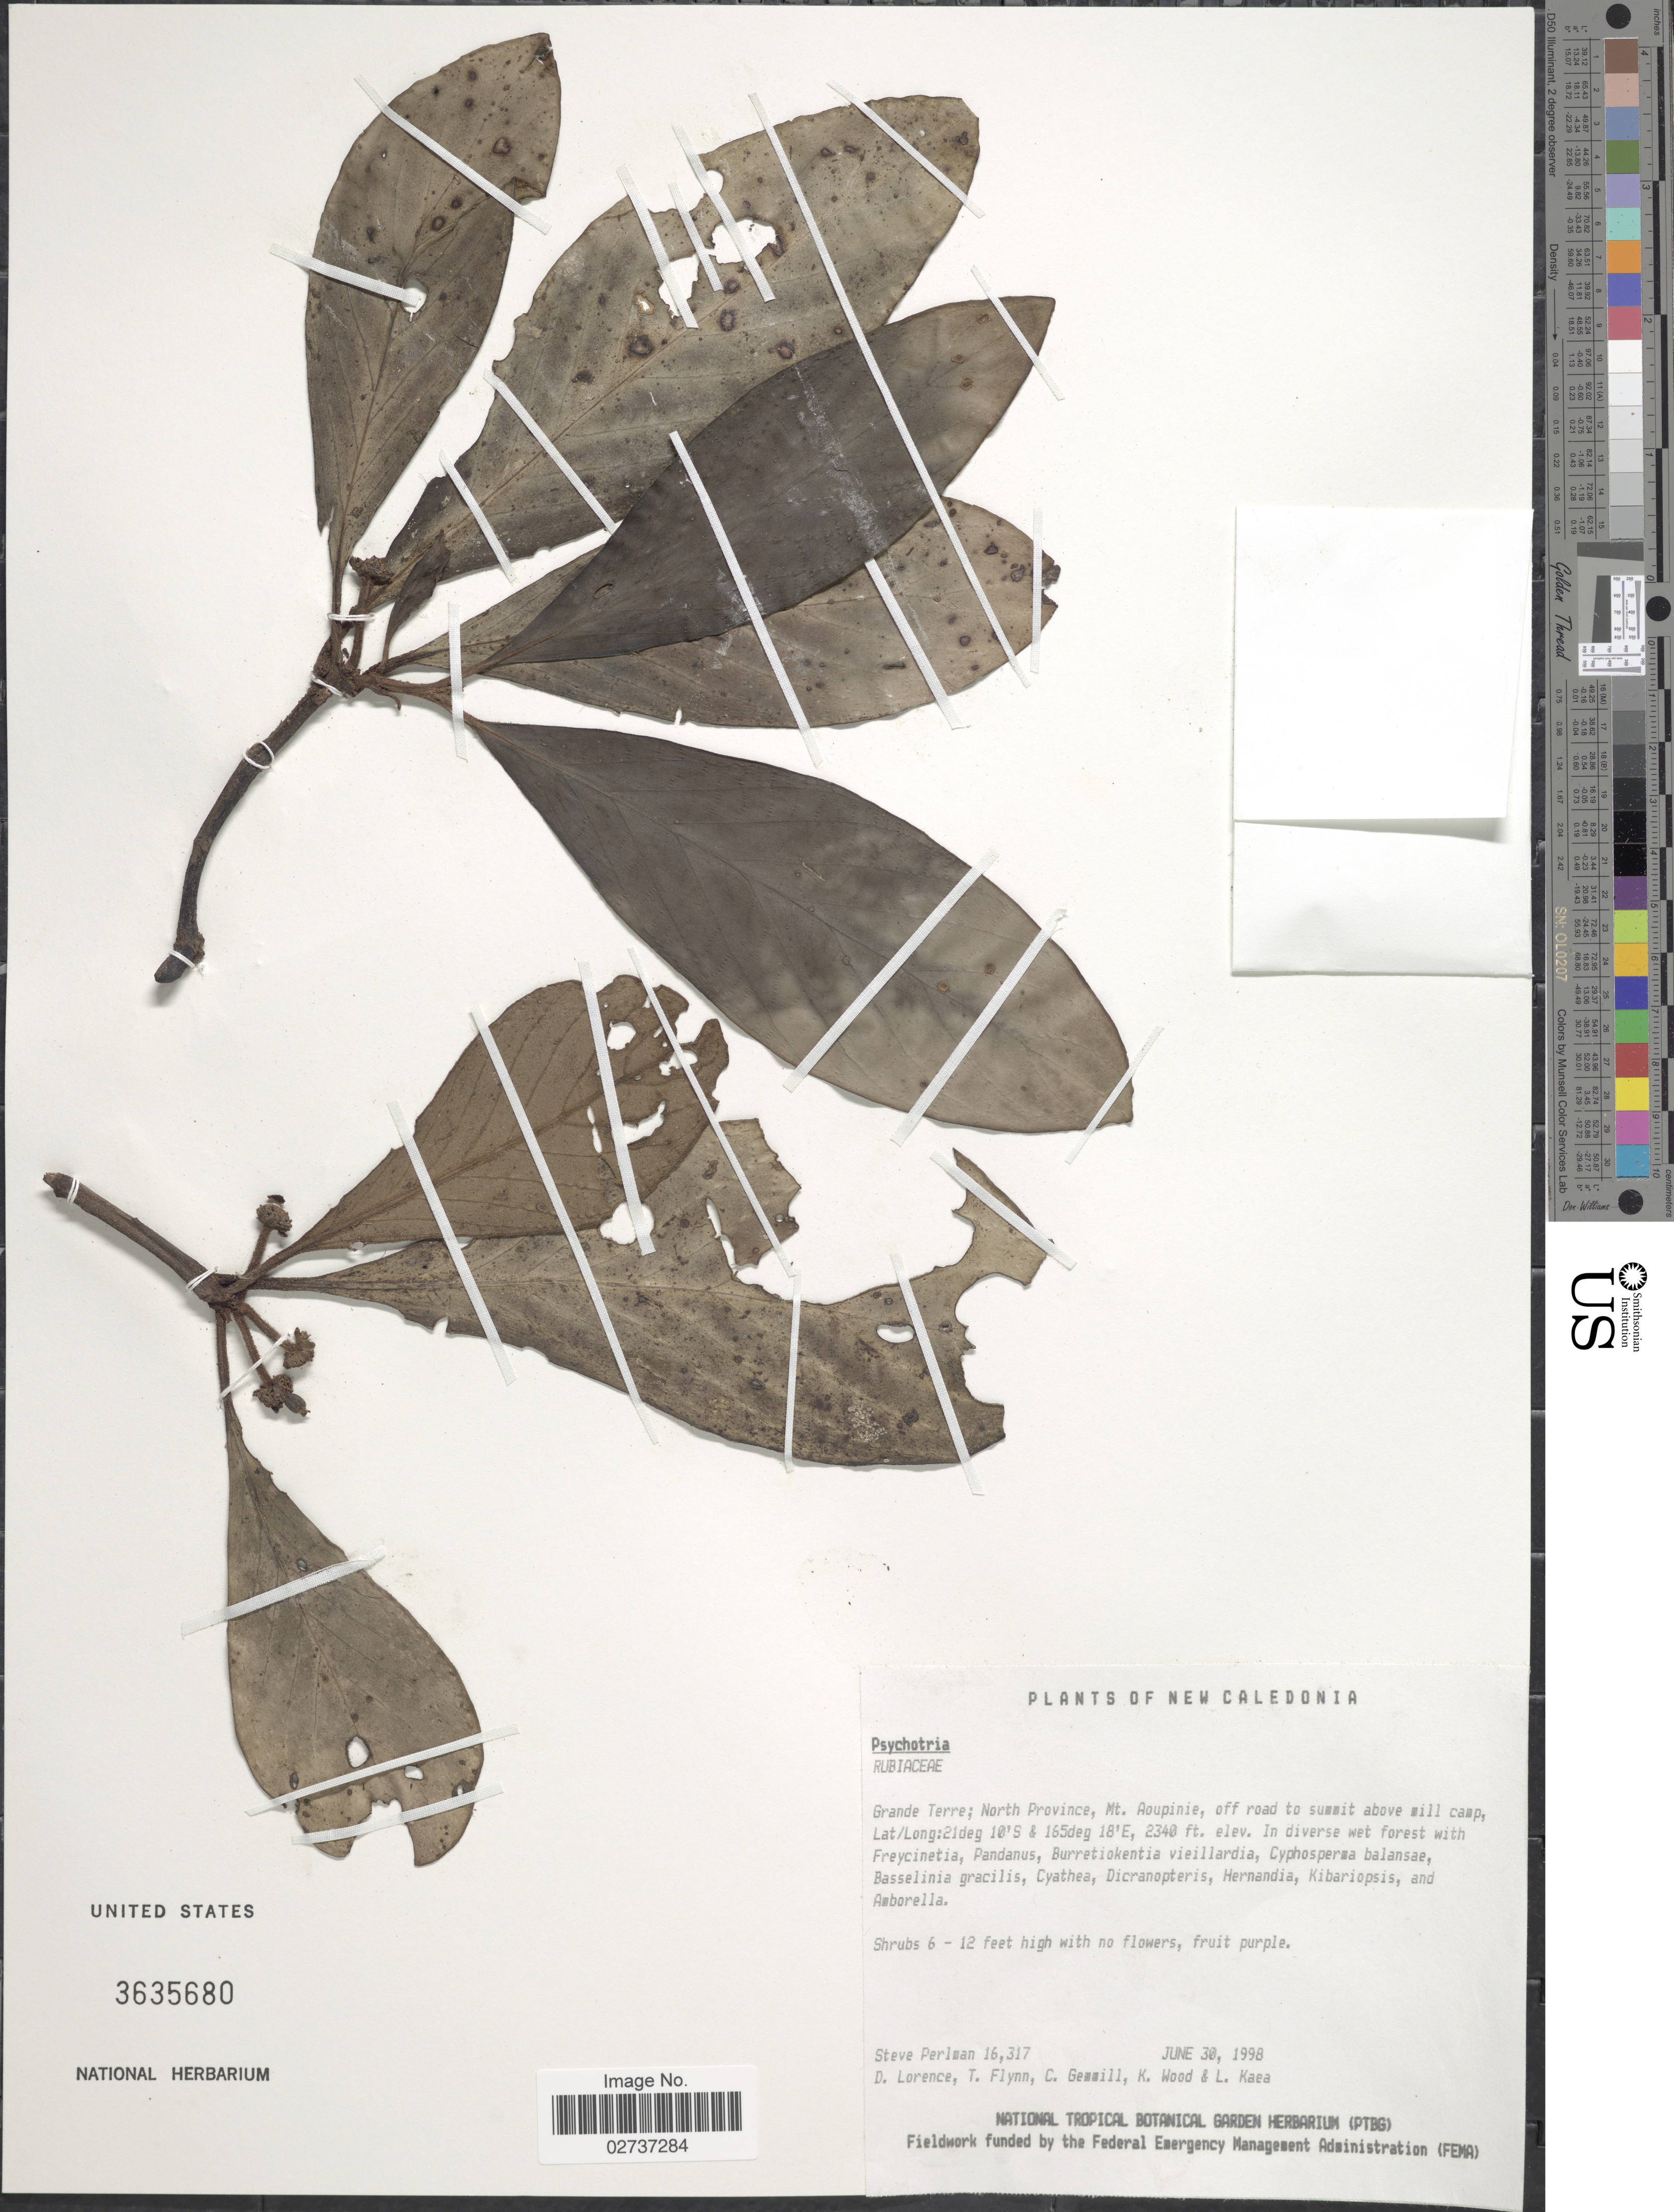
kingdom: Plantae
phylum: Tracheophyta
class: Magnoliopsida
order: Gentianales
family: Rubiaceae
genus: Psychotria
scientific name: Psychotria sp.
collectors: S. Perlman, D. Lorence, T. Flynn, C. Gemmil & et al.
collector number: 16317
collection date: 1998-06-30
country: New Caledonia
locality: Grand Terre; North Province, Mt. Aoupinie, off road to summit above mill camp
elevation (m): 713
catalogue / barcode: US 3635680